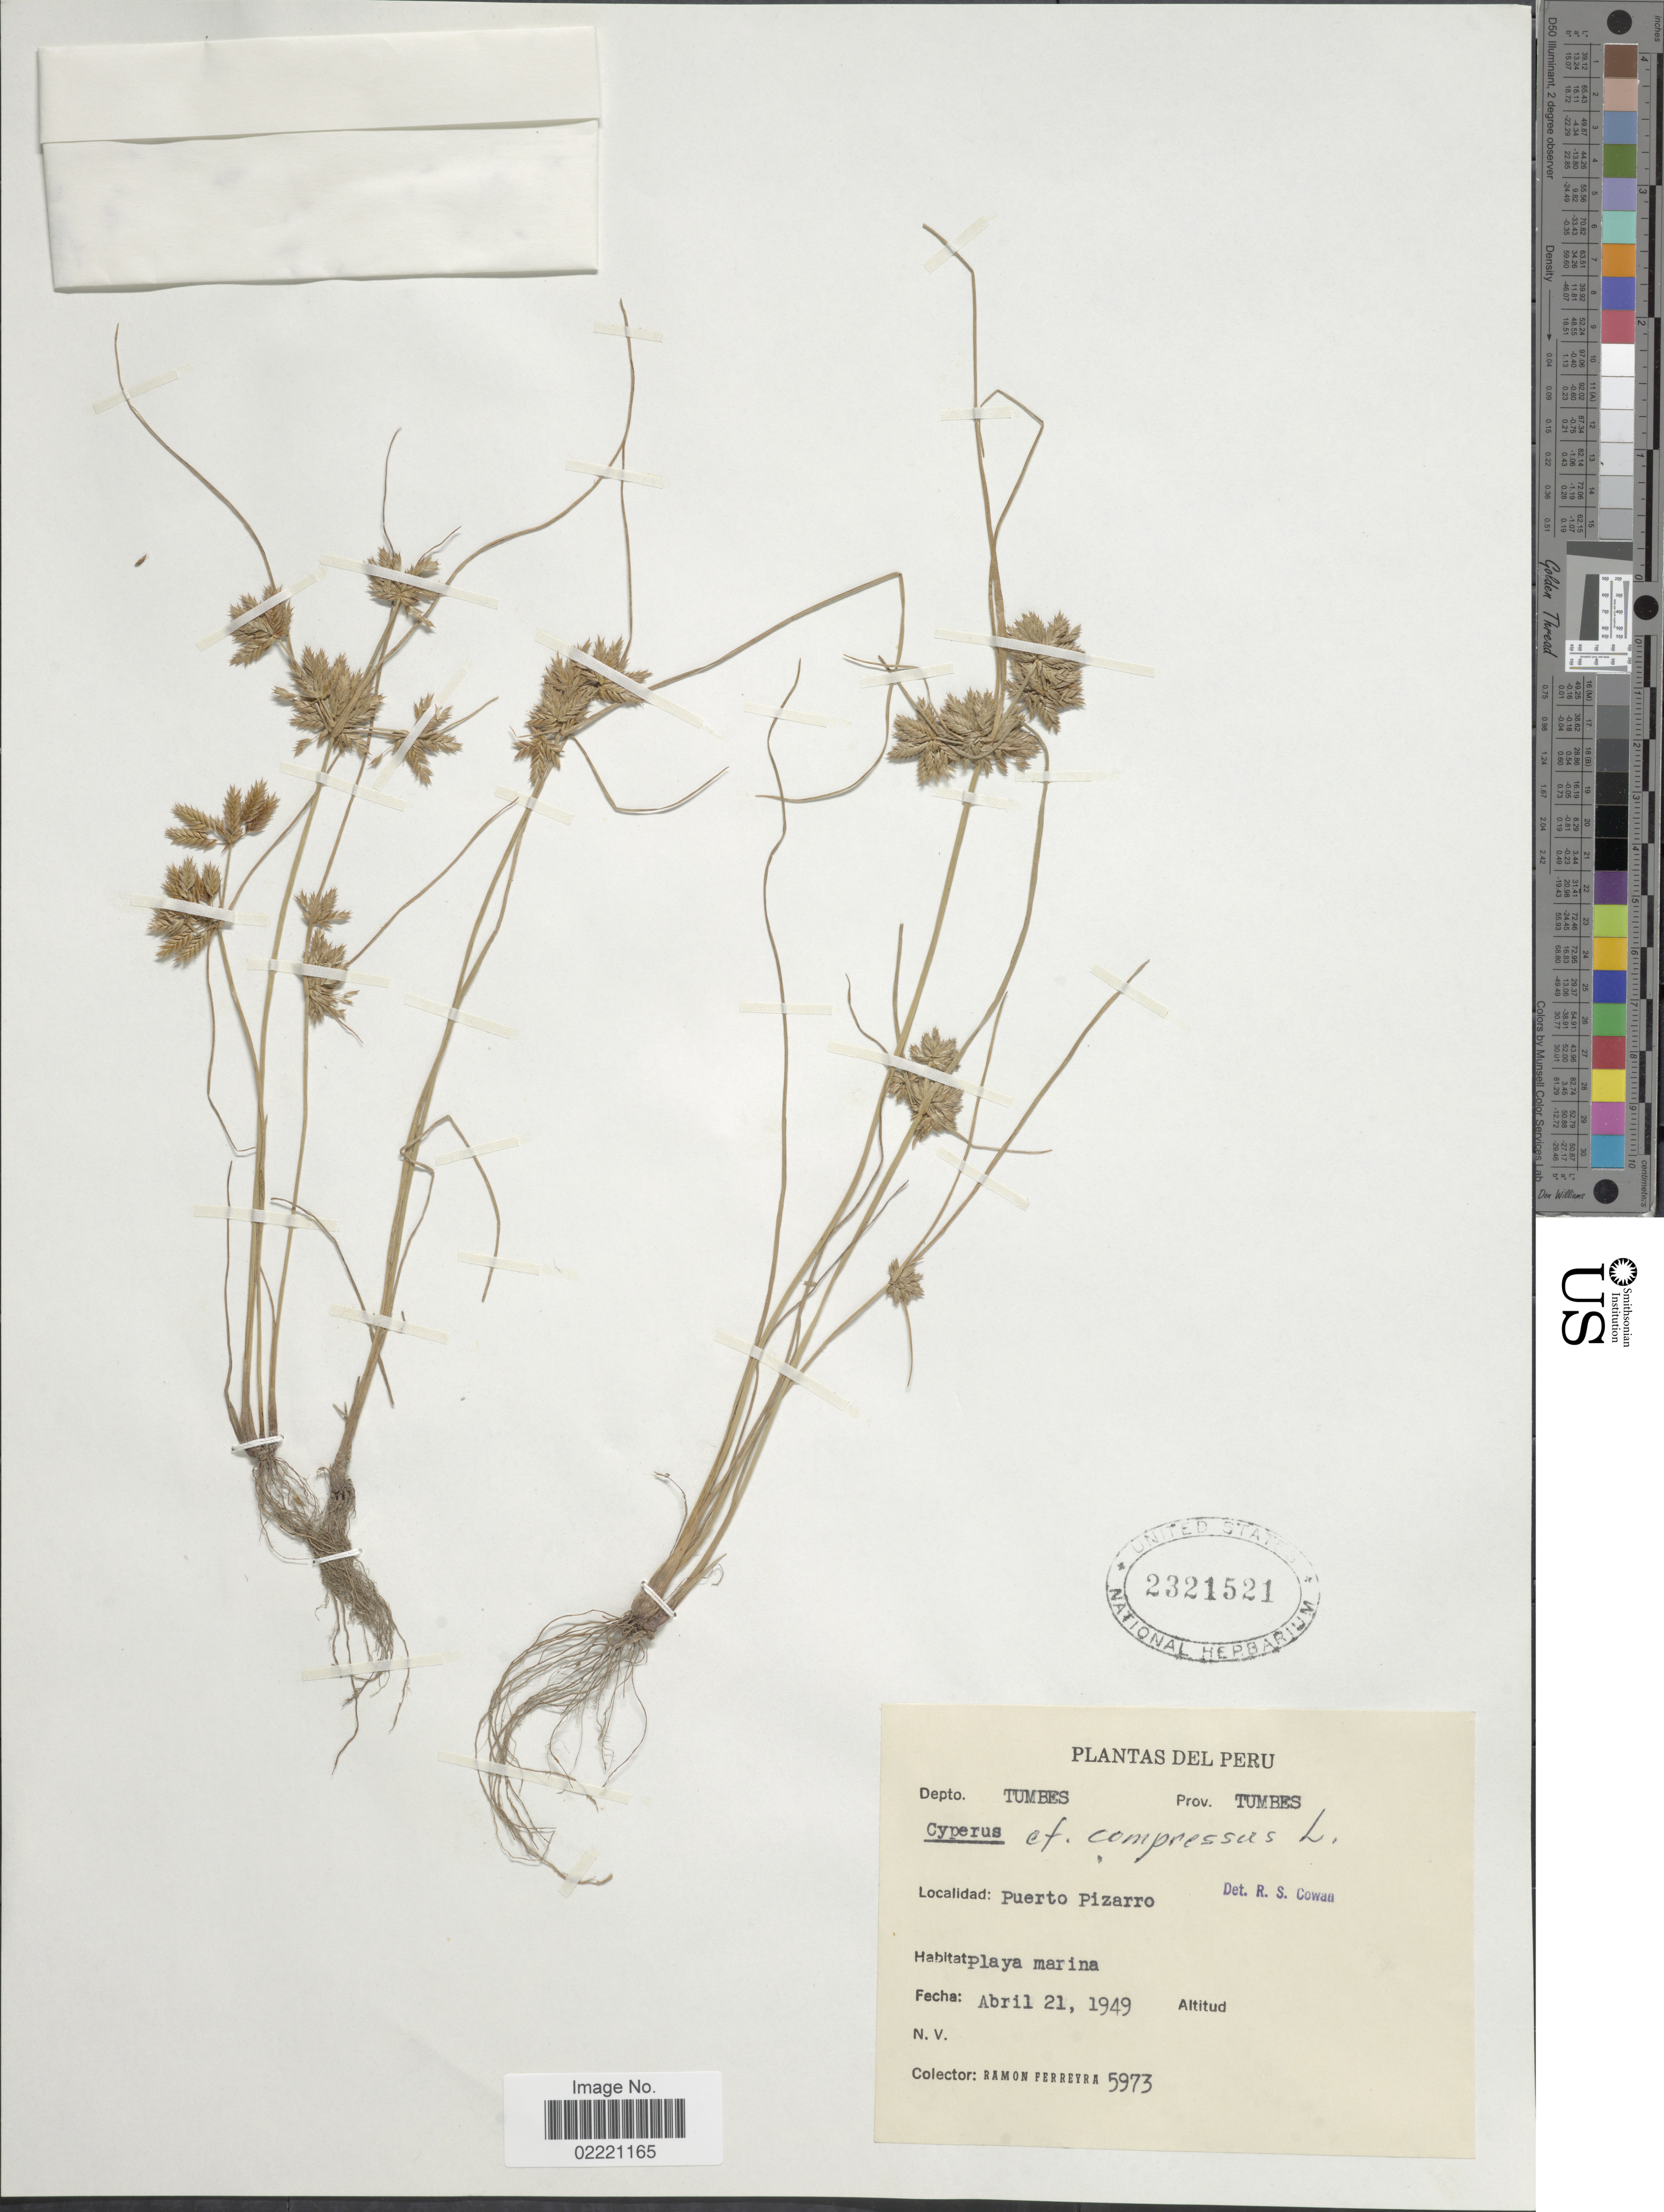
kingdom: Plantae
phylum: Tracheophyta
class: Liliopsida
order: Poales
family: Cyperaceae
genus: Cyperus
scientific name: Cyperus compressus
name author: L.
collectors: R. A. Ferreyra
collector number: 5973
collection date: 1949-04-21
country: Peru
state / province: Tumbes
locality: Depto. Tumbes, Puerto Pizarro, playa marina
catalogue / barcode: US 2321521